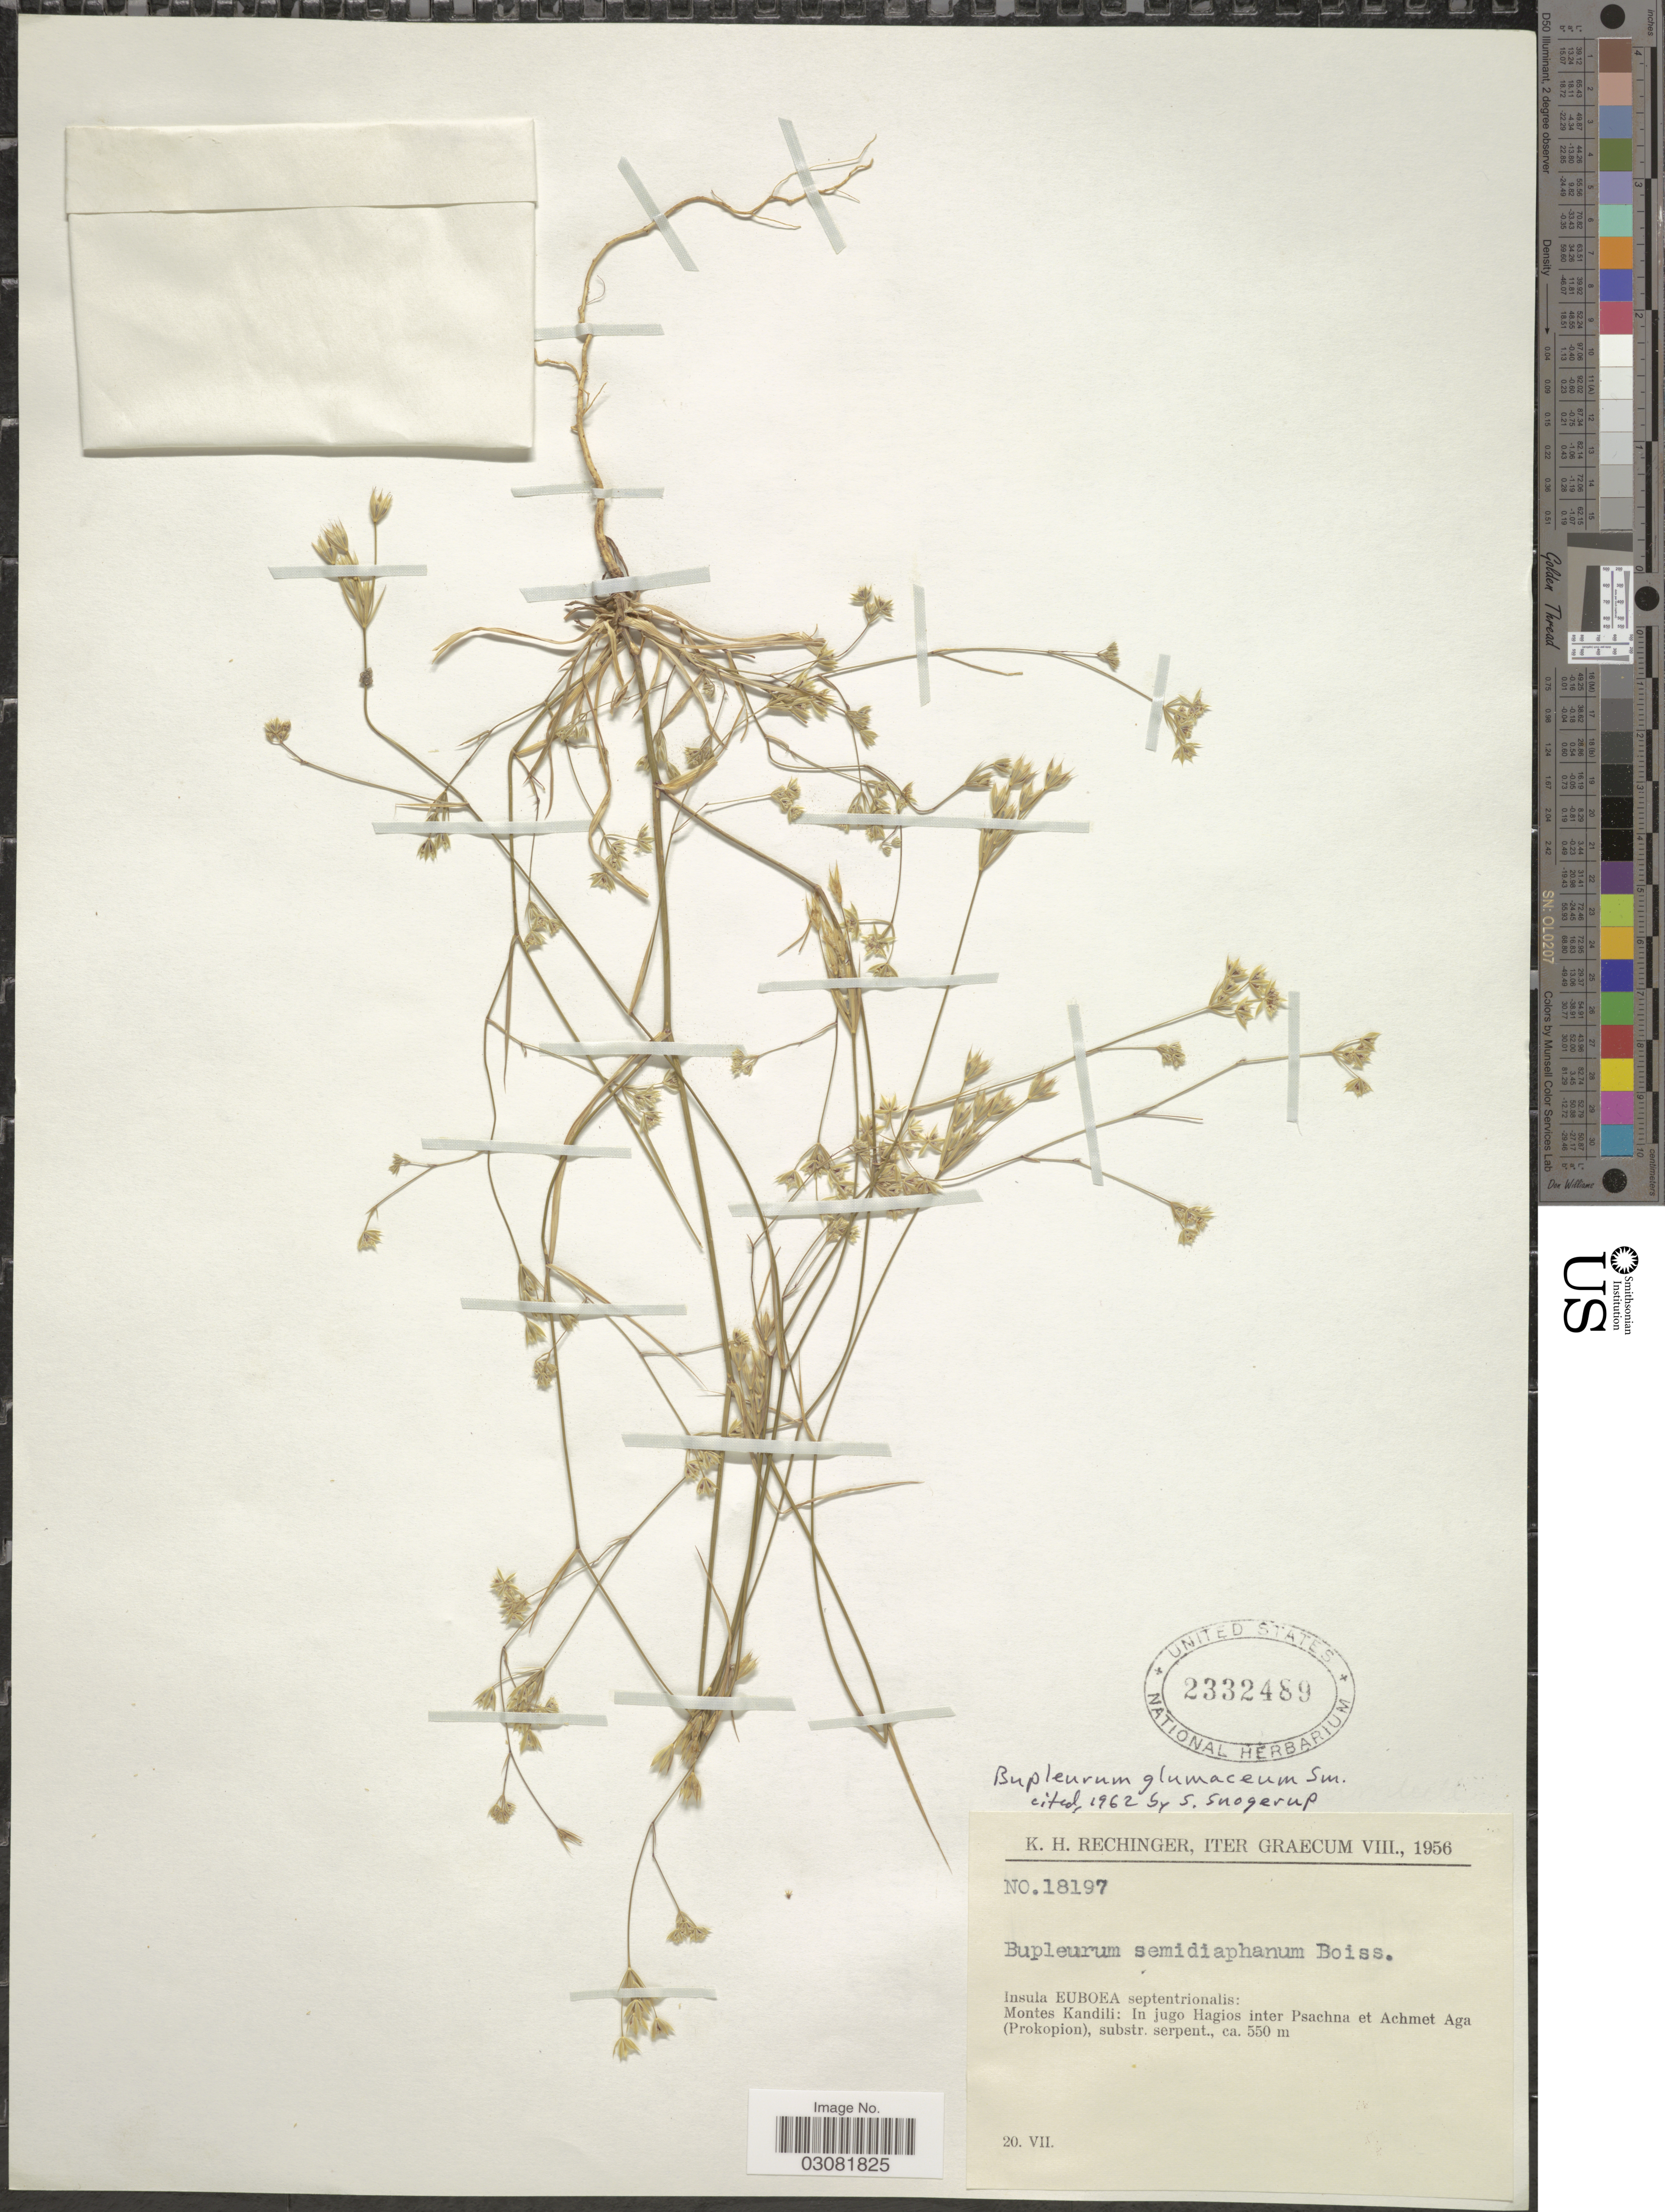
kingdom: Plantae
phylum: Tracheophyta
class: Magnoliopsida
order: Apiales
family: Apiaceae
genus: Bupleurum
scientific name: Bupleurum glumaceum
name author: Sm.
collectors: K. H. Rechinger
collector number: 18197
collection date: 1956-07-20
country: Greece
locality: Iter Graecum, Insula Euboea septentrionalis: Montes Kandili: In jugo Hagios inter Psachna et Achmet Aga (Prokopion), substr. serpent.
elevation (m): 550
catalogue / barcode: US 2332489